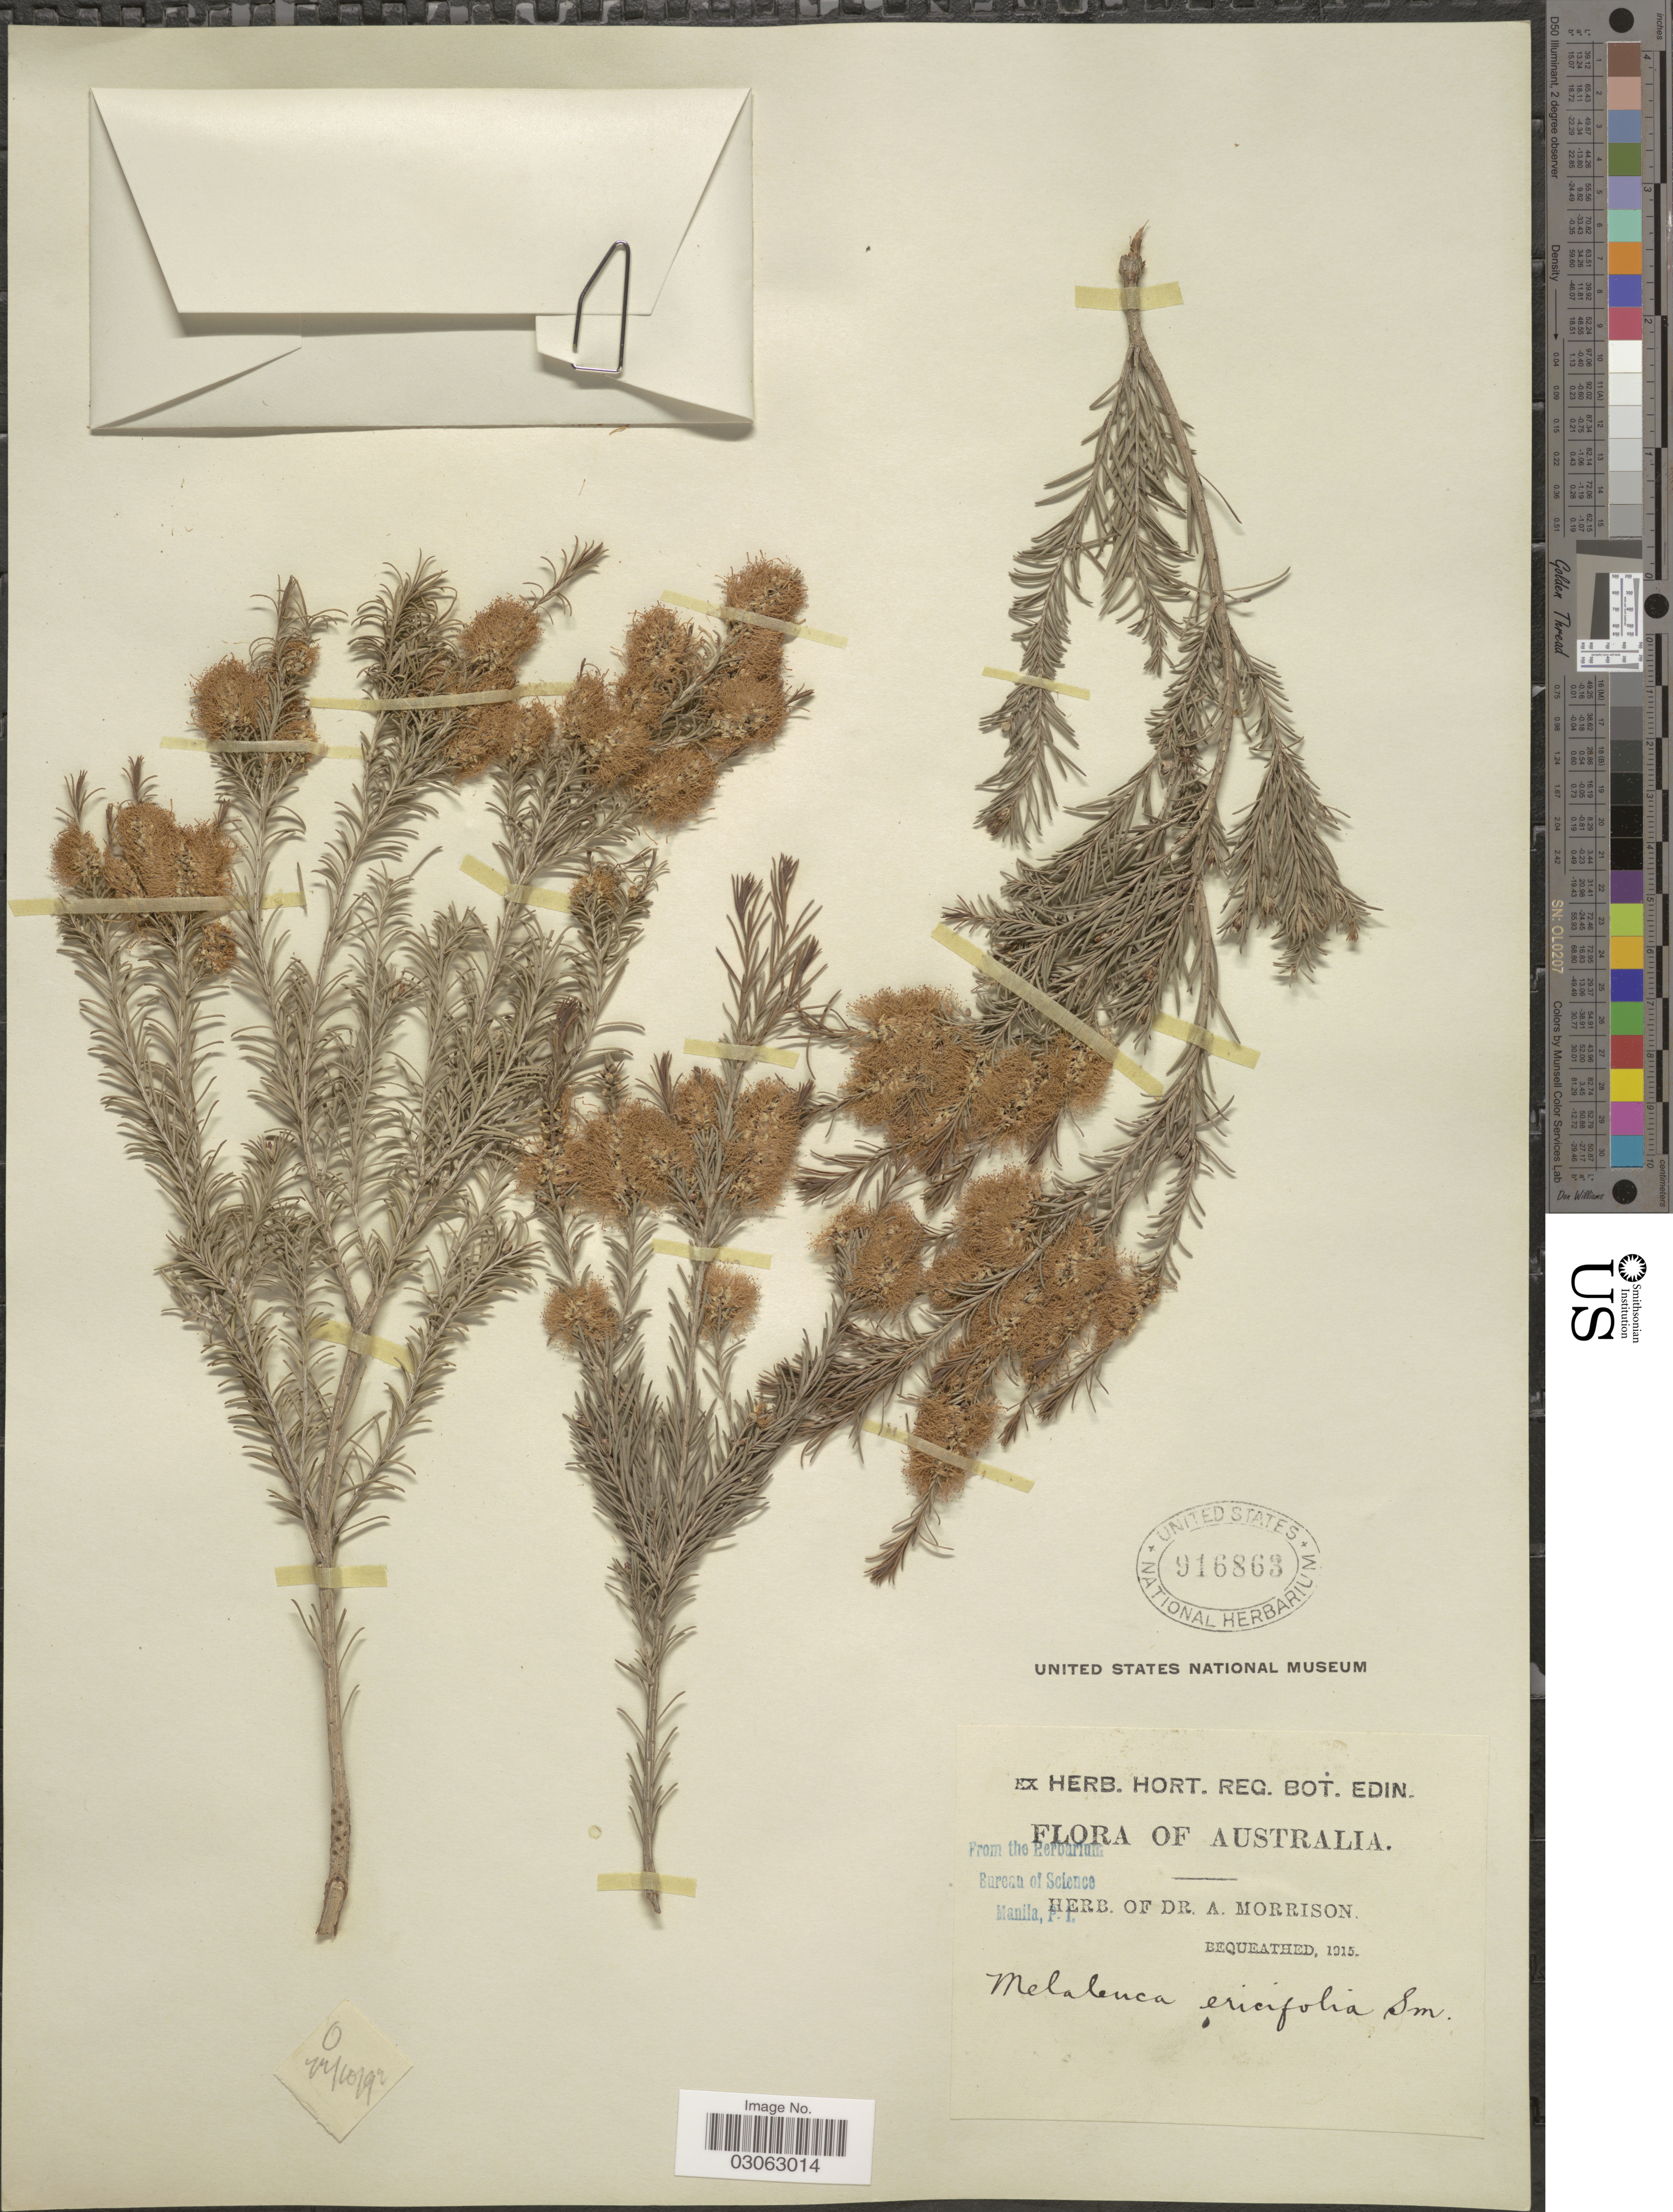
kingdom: Plantae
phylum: Tracheophyta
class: Magnoliopsida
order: Myrtales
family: Myrtaceae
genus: Melaleuca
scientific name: Melaleuca ericifolia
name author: Sm.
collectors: ex herb. Dr. A. Morrison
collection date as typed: Transcribed d/m/y: 22/10/92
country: Australia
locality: O.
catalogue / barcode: US 916863